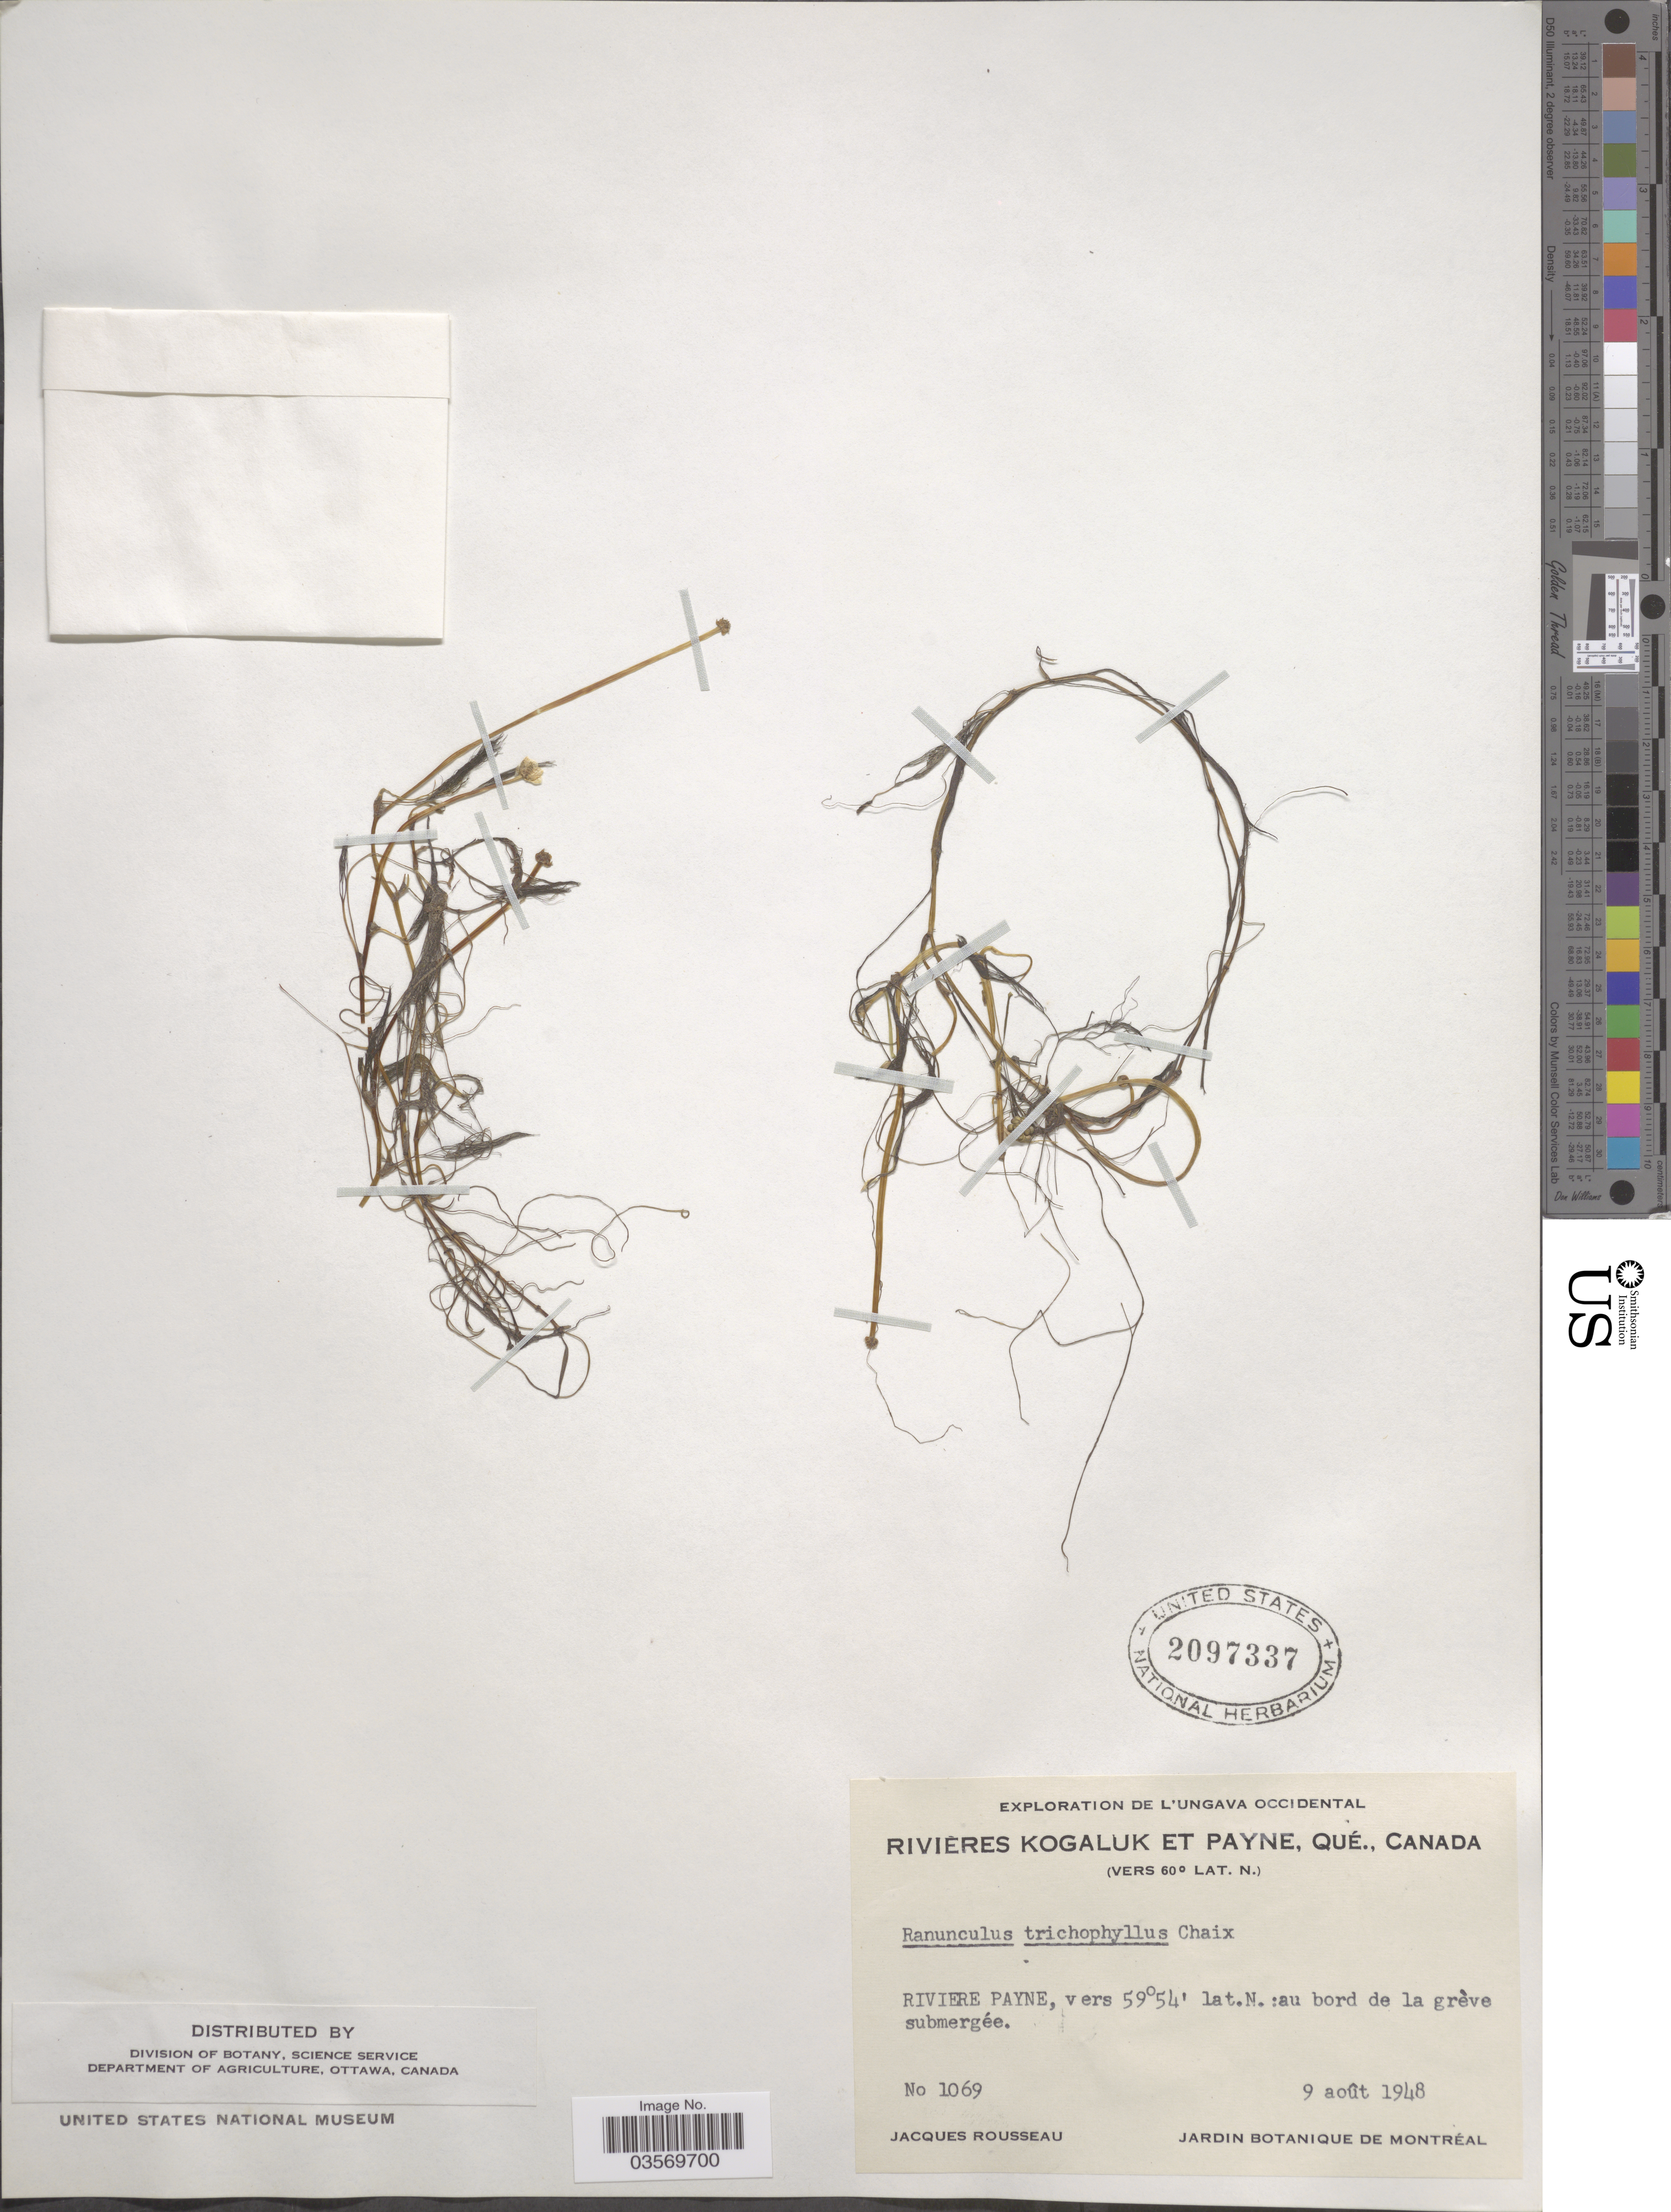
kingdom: Plantae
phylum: Tracheophyta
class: Magnoliopsida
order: Ranunculales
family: Ranunculaceae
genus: Ranunculus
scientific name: Ranunculus trichophyllus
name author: Chaix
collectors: J. Rousseau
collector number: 1069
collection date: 1948-08-09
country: Canada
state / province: Quebec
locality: L'Ungava Occidental. Rivieres Kogaluk et Payne. Riviere Payne.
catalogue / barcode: US 2097337